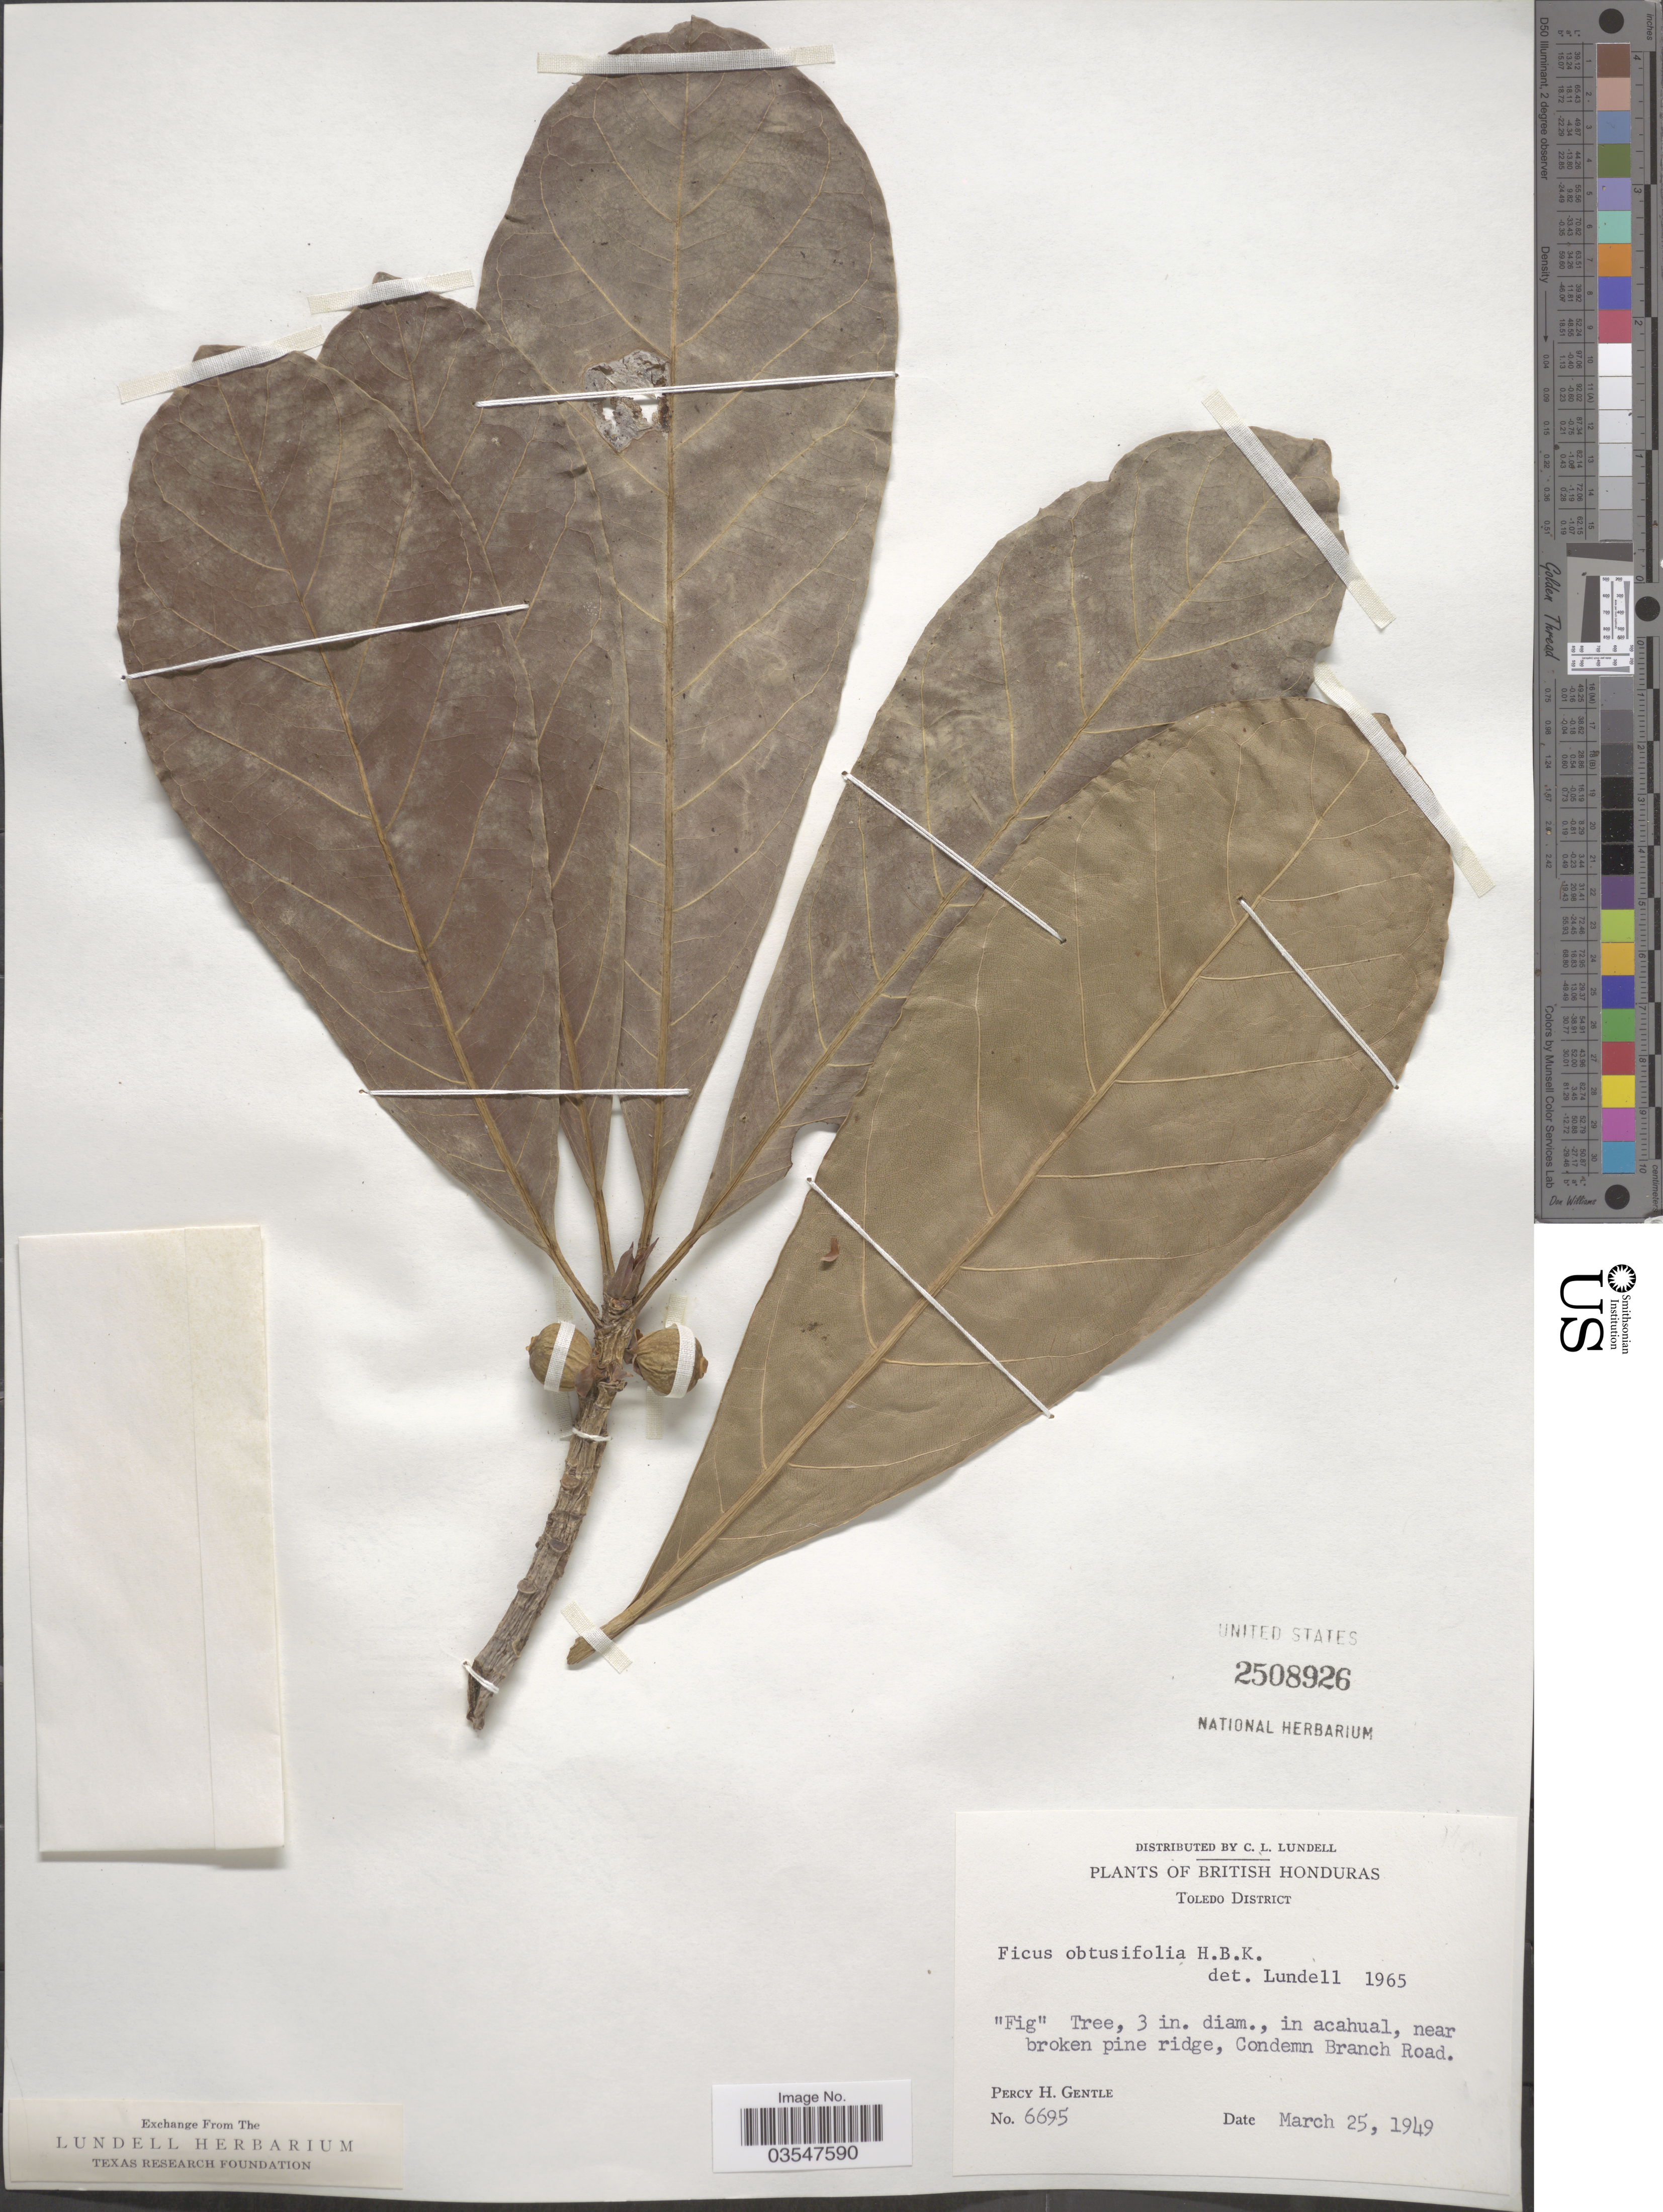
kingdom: Plantae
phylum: Tracheophyta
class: Magnoliopsida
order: Rosales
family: Moraceae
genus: Ficus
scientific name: Ficus obtusifolia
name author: Kunth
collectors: P. H. Gentle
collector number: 6695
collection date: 1949-03-25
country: Belize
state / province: Toledo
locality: British Honduras. Toledo District. In acahual, near broken pine ridge, Condemn Branch Road.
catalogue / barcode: US 2508926